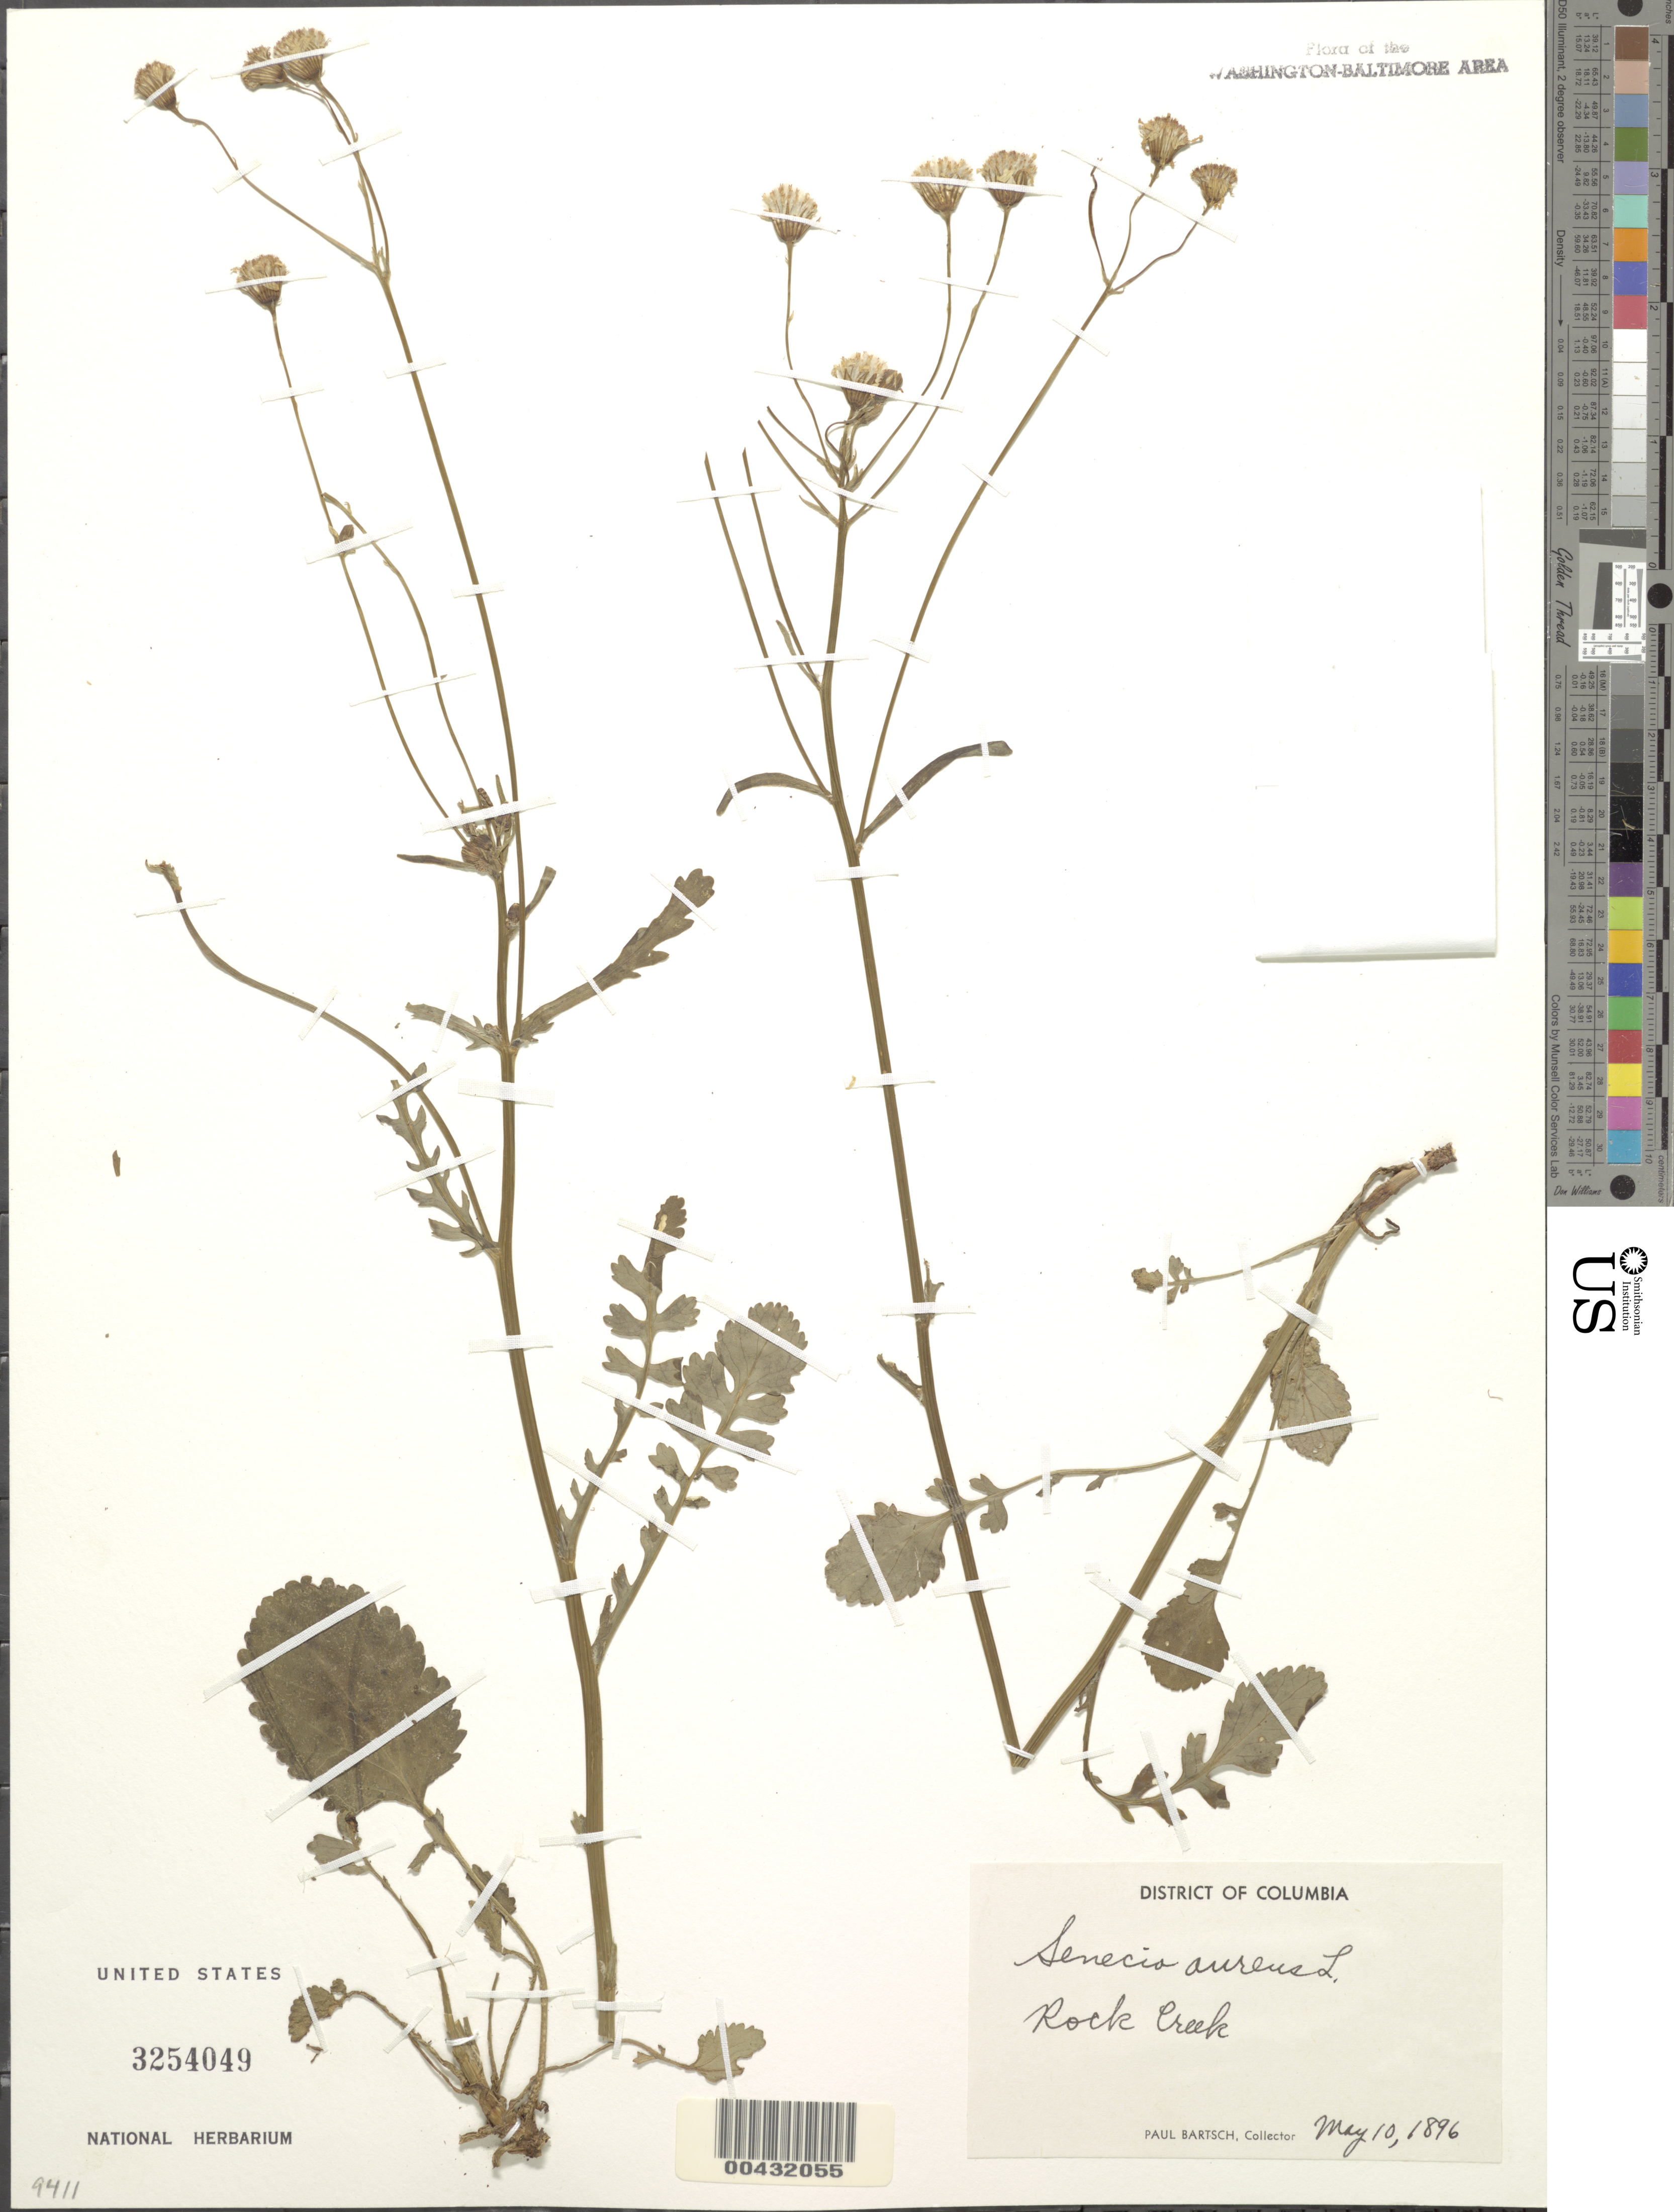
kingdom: Plantae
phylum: Tracheophyta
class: Magnoliopsida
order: Asterales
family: Asteraceae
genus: Packera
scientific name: Packera aurea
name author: (L.) Á. Löve & D. Löve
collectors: P. Bartsch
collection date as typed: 10 May 1896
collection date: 1896-05-10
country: United States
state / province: District of Columbia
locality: Rock Creek Rock Creek Park & vicinity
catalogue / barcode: US 3254049